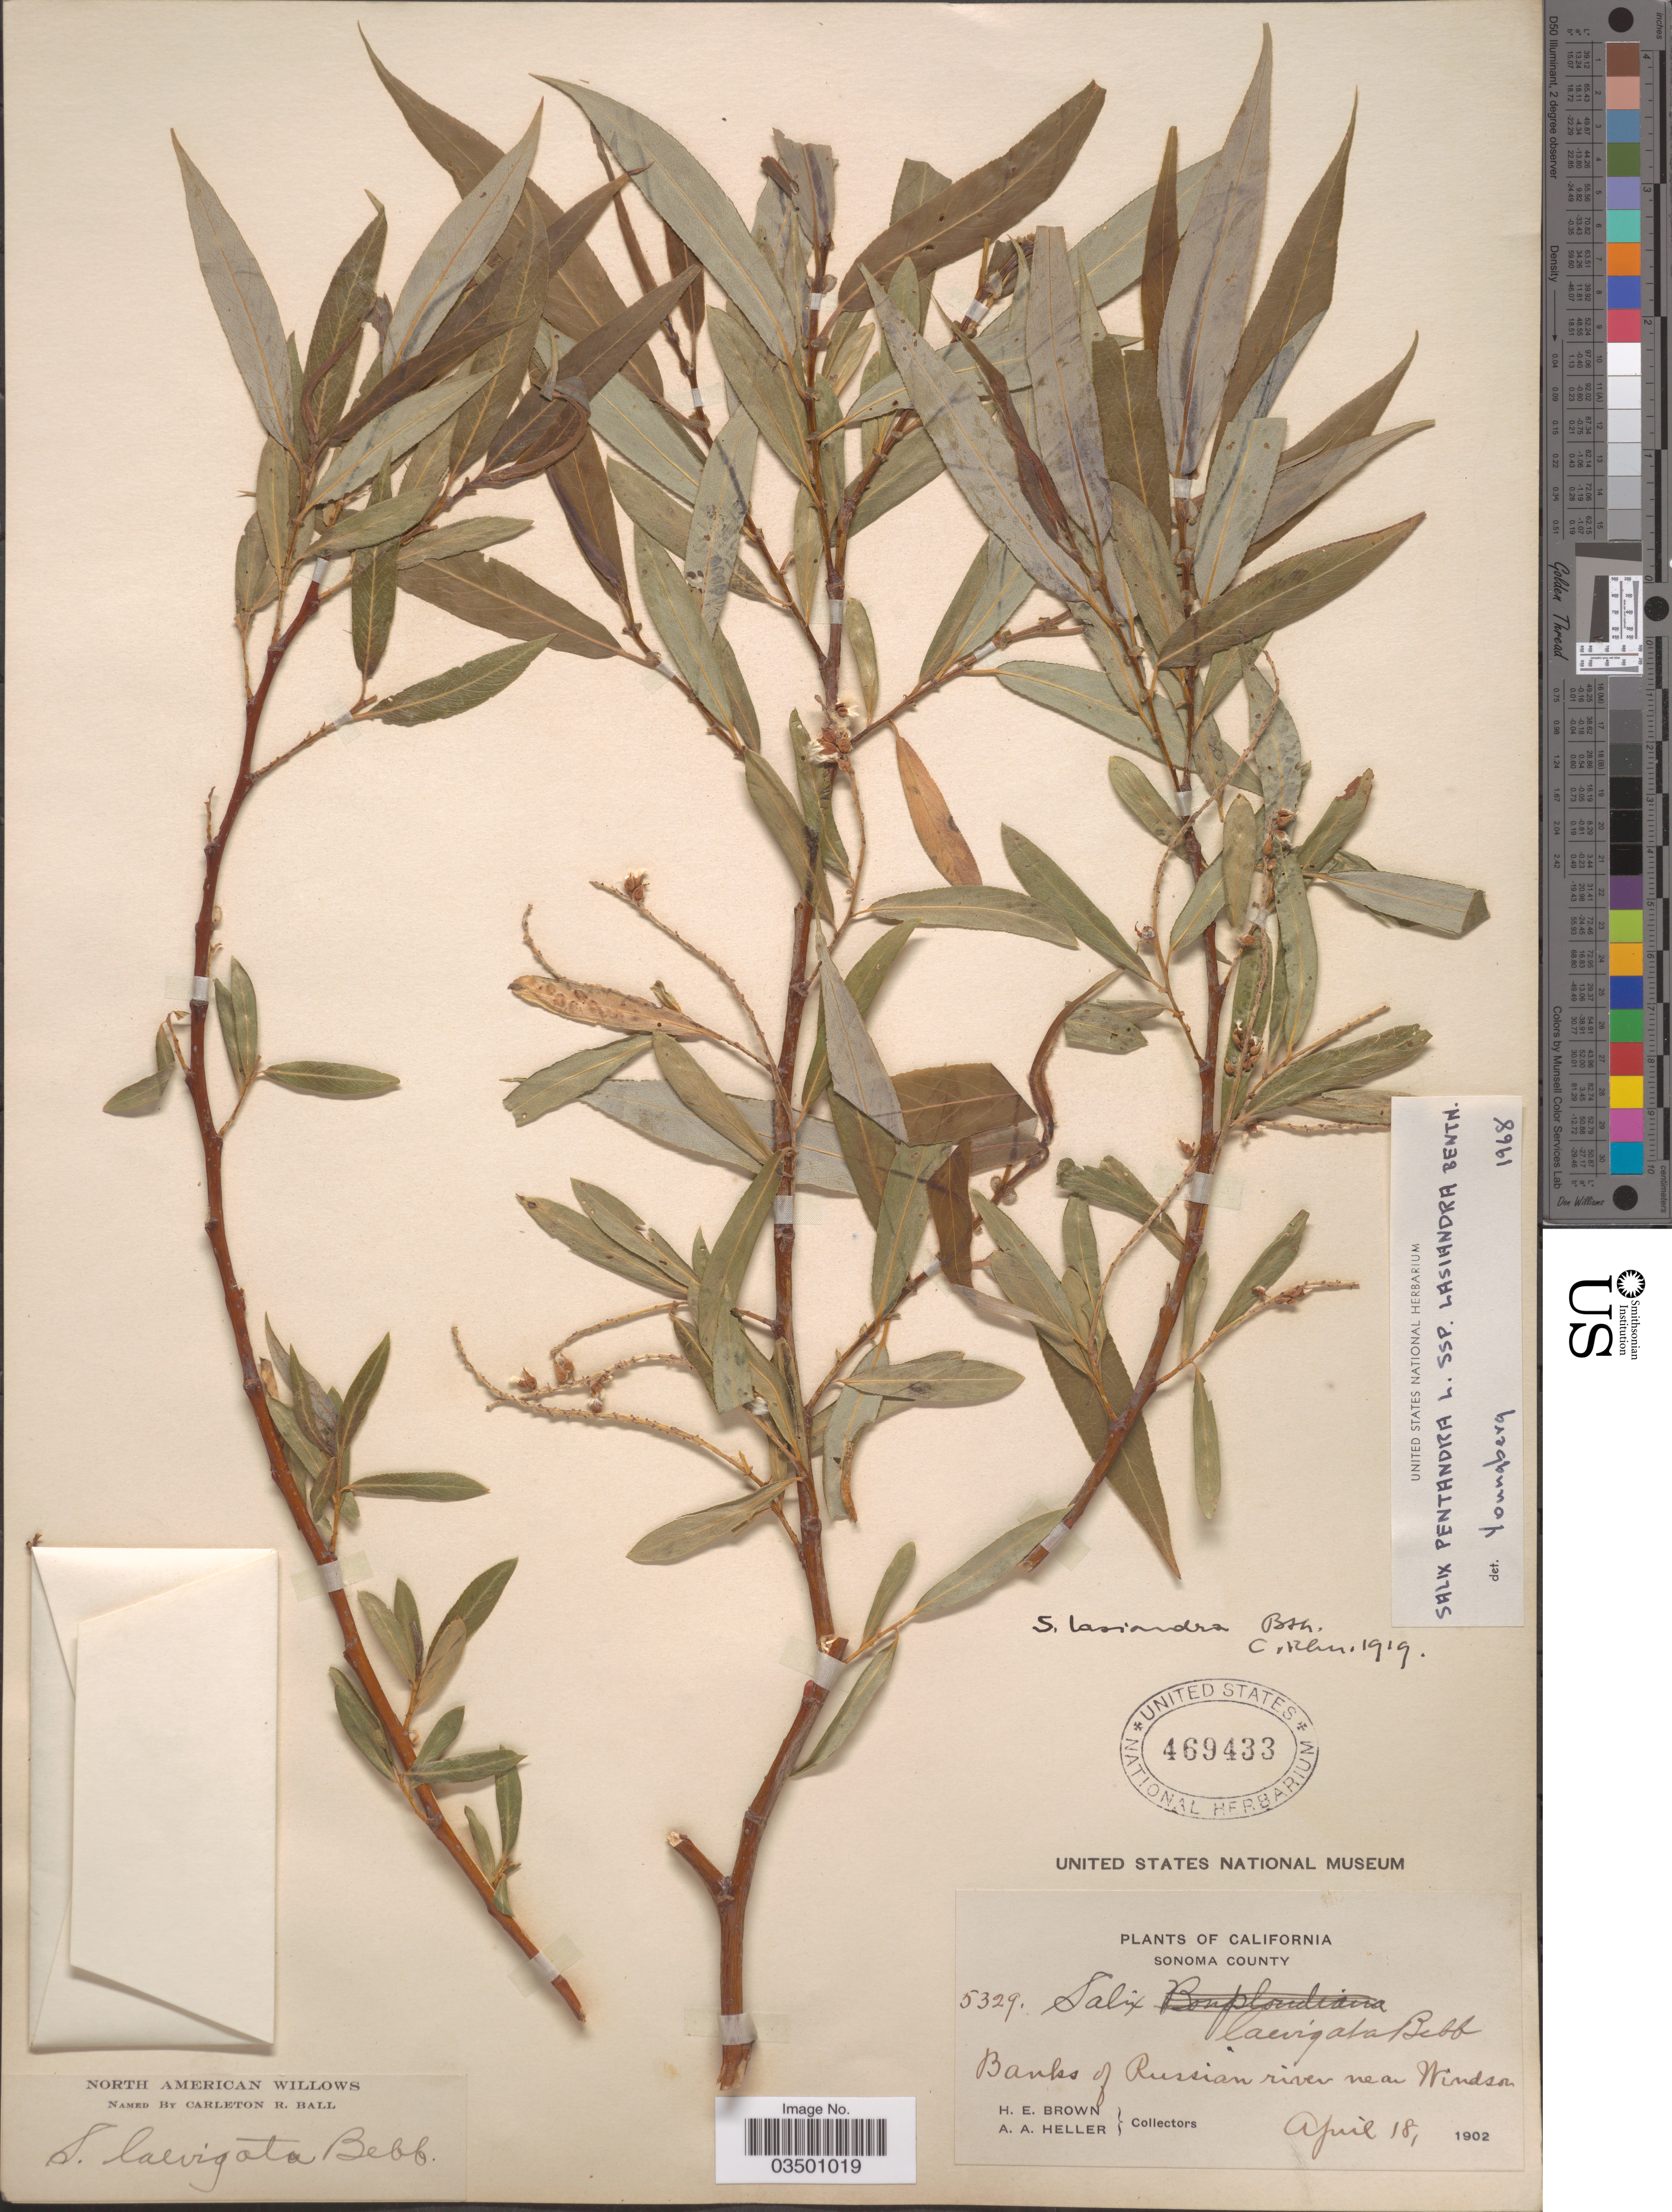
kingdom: Plantae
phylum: Tracheophyta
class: Magnoliopsida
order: Malpighiales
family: Salicaceae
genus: Salix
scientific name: Salix lasiandra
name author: Benth.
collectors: H. E. Brown & A. A. Heller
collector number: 5329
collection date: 1902-04-18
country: United States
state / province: California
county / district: Sonoma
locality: Sonoma County. Banks of Russian river near Windsor.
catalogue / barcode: US 469433